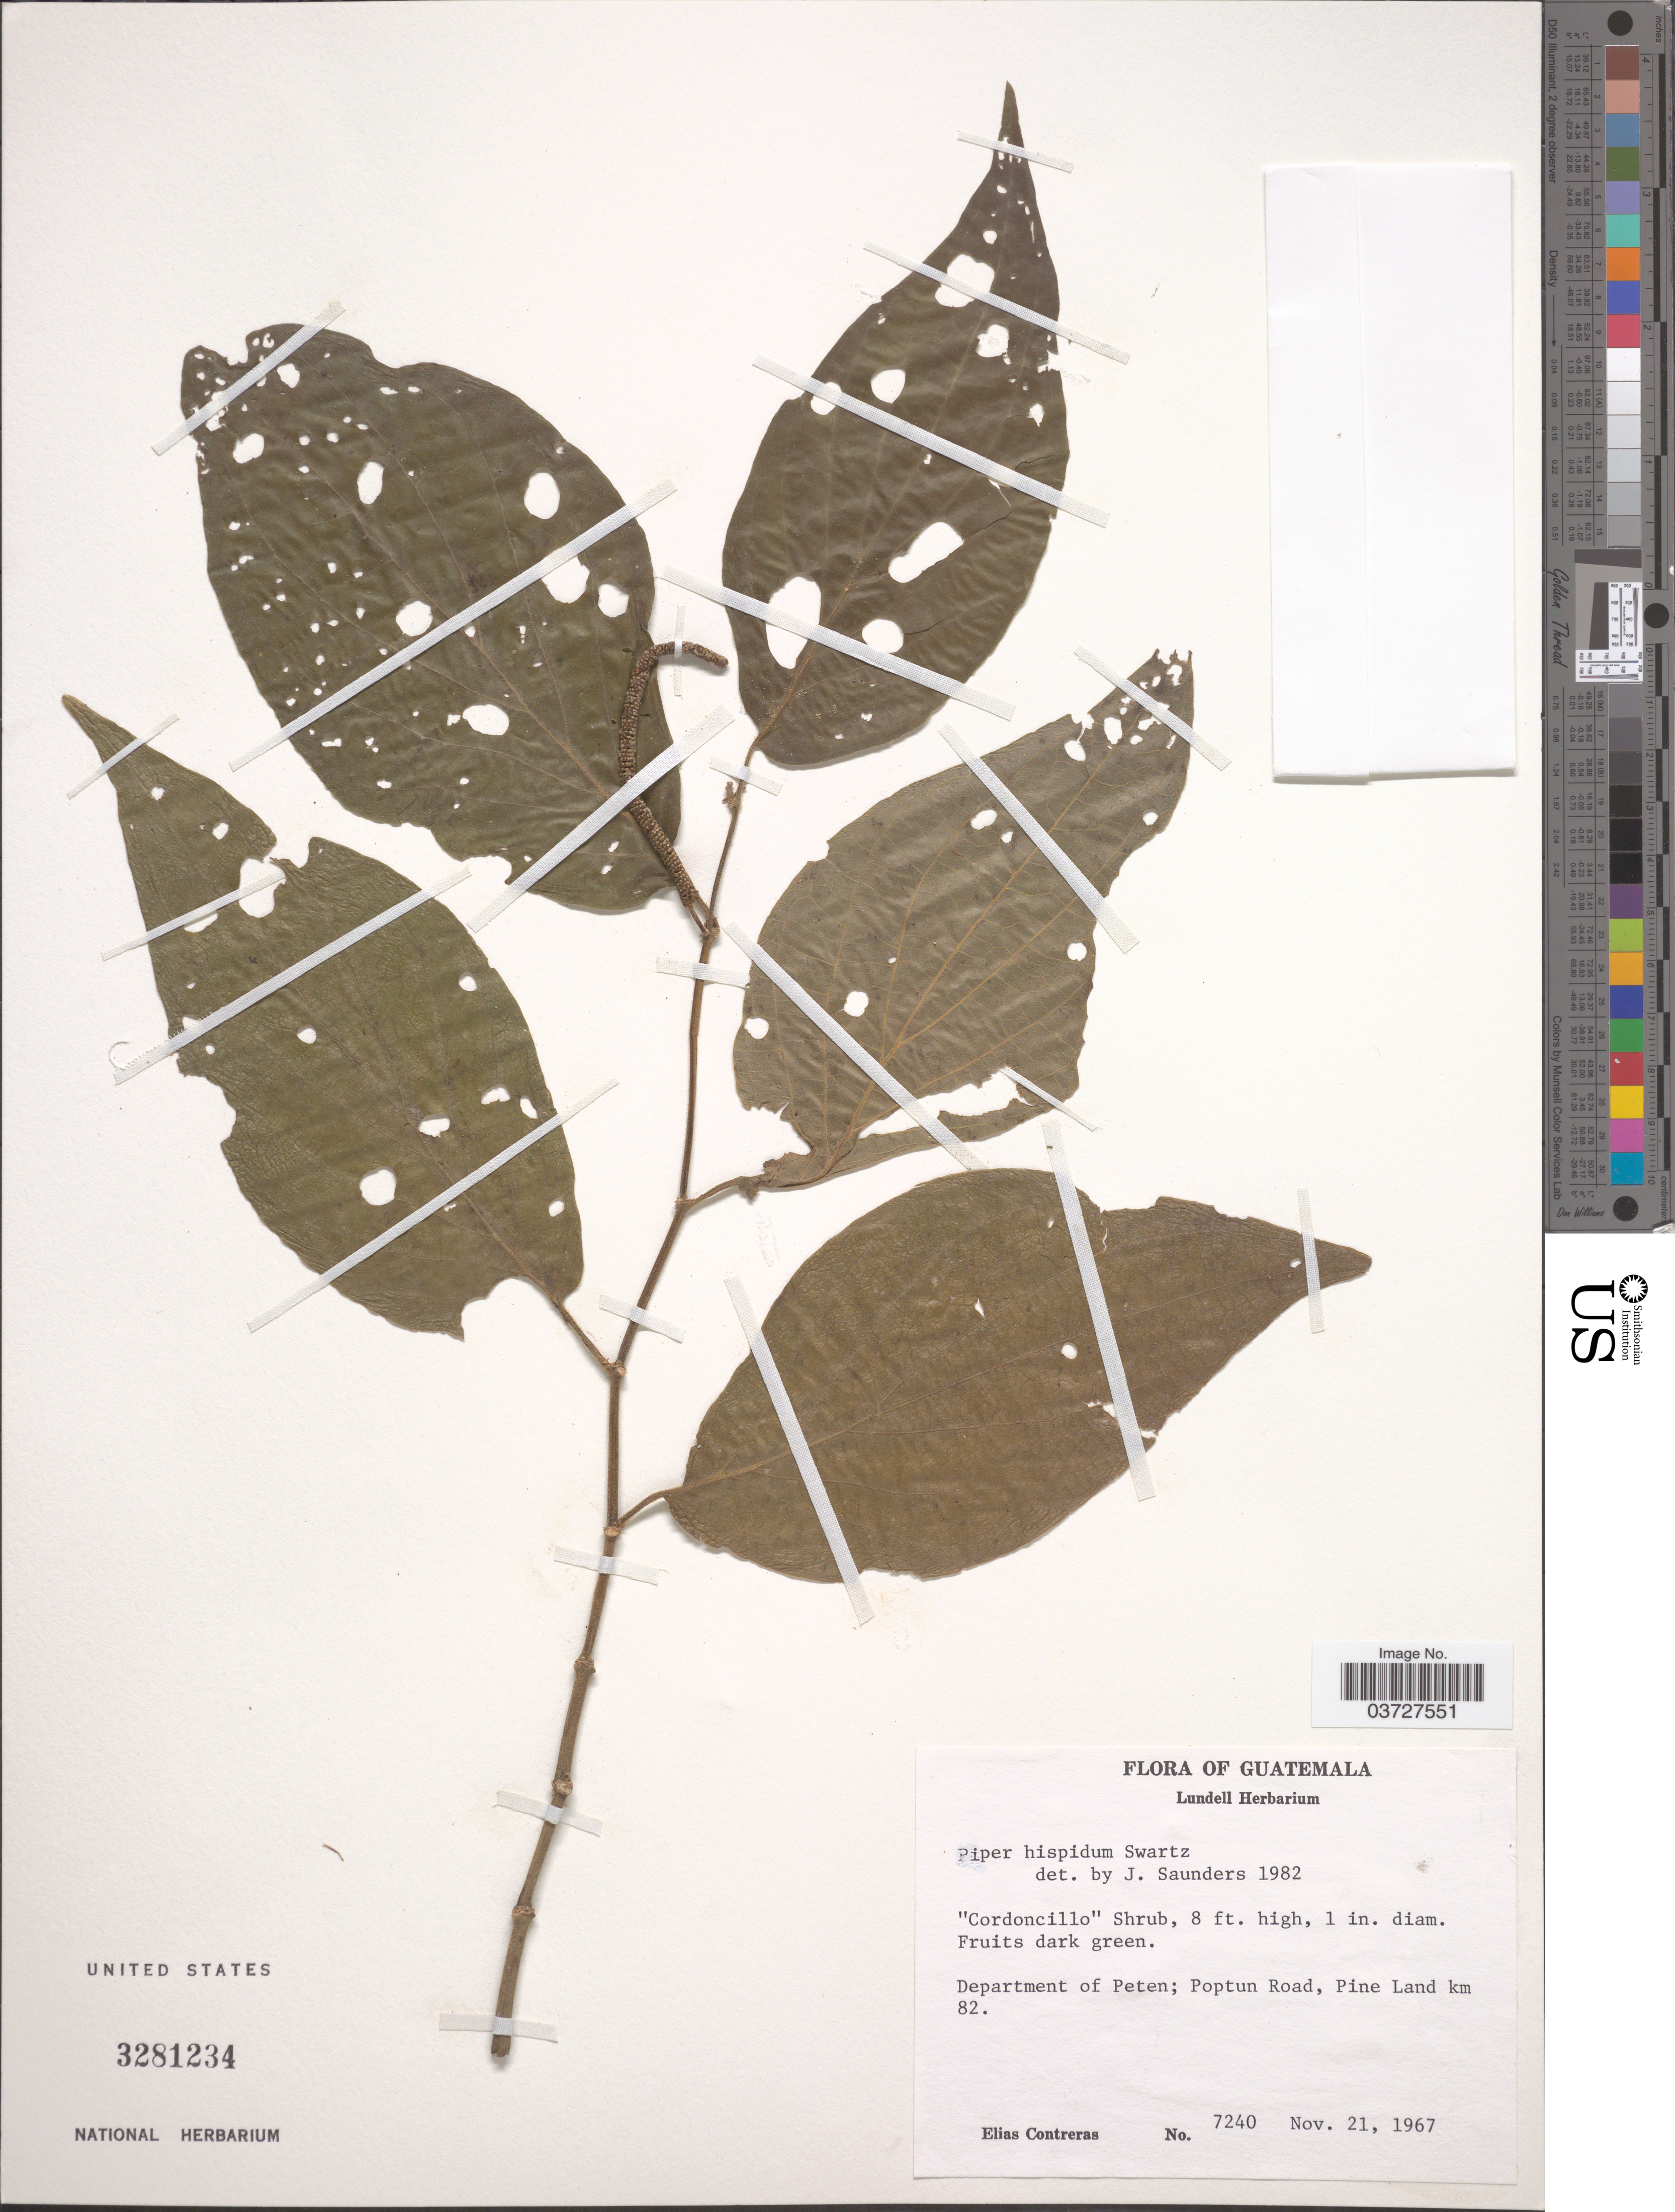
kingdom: Plantae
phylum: Tracheophyta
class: Magnoliopsida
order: Piperales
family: Piperaceae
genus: Piper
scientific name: Piper hispidum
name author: Sw.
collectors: E. Contreras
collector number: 7240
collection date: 1967-11-21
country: Guatemala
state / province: El Peten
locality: Department of Peten; Poptun Road, Pine Land km 82.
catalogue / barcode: US 3281234